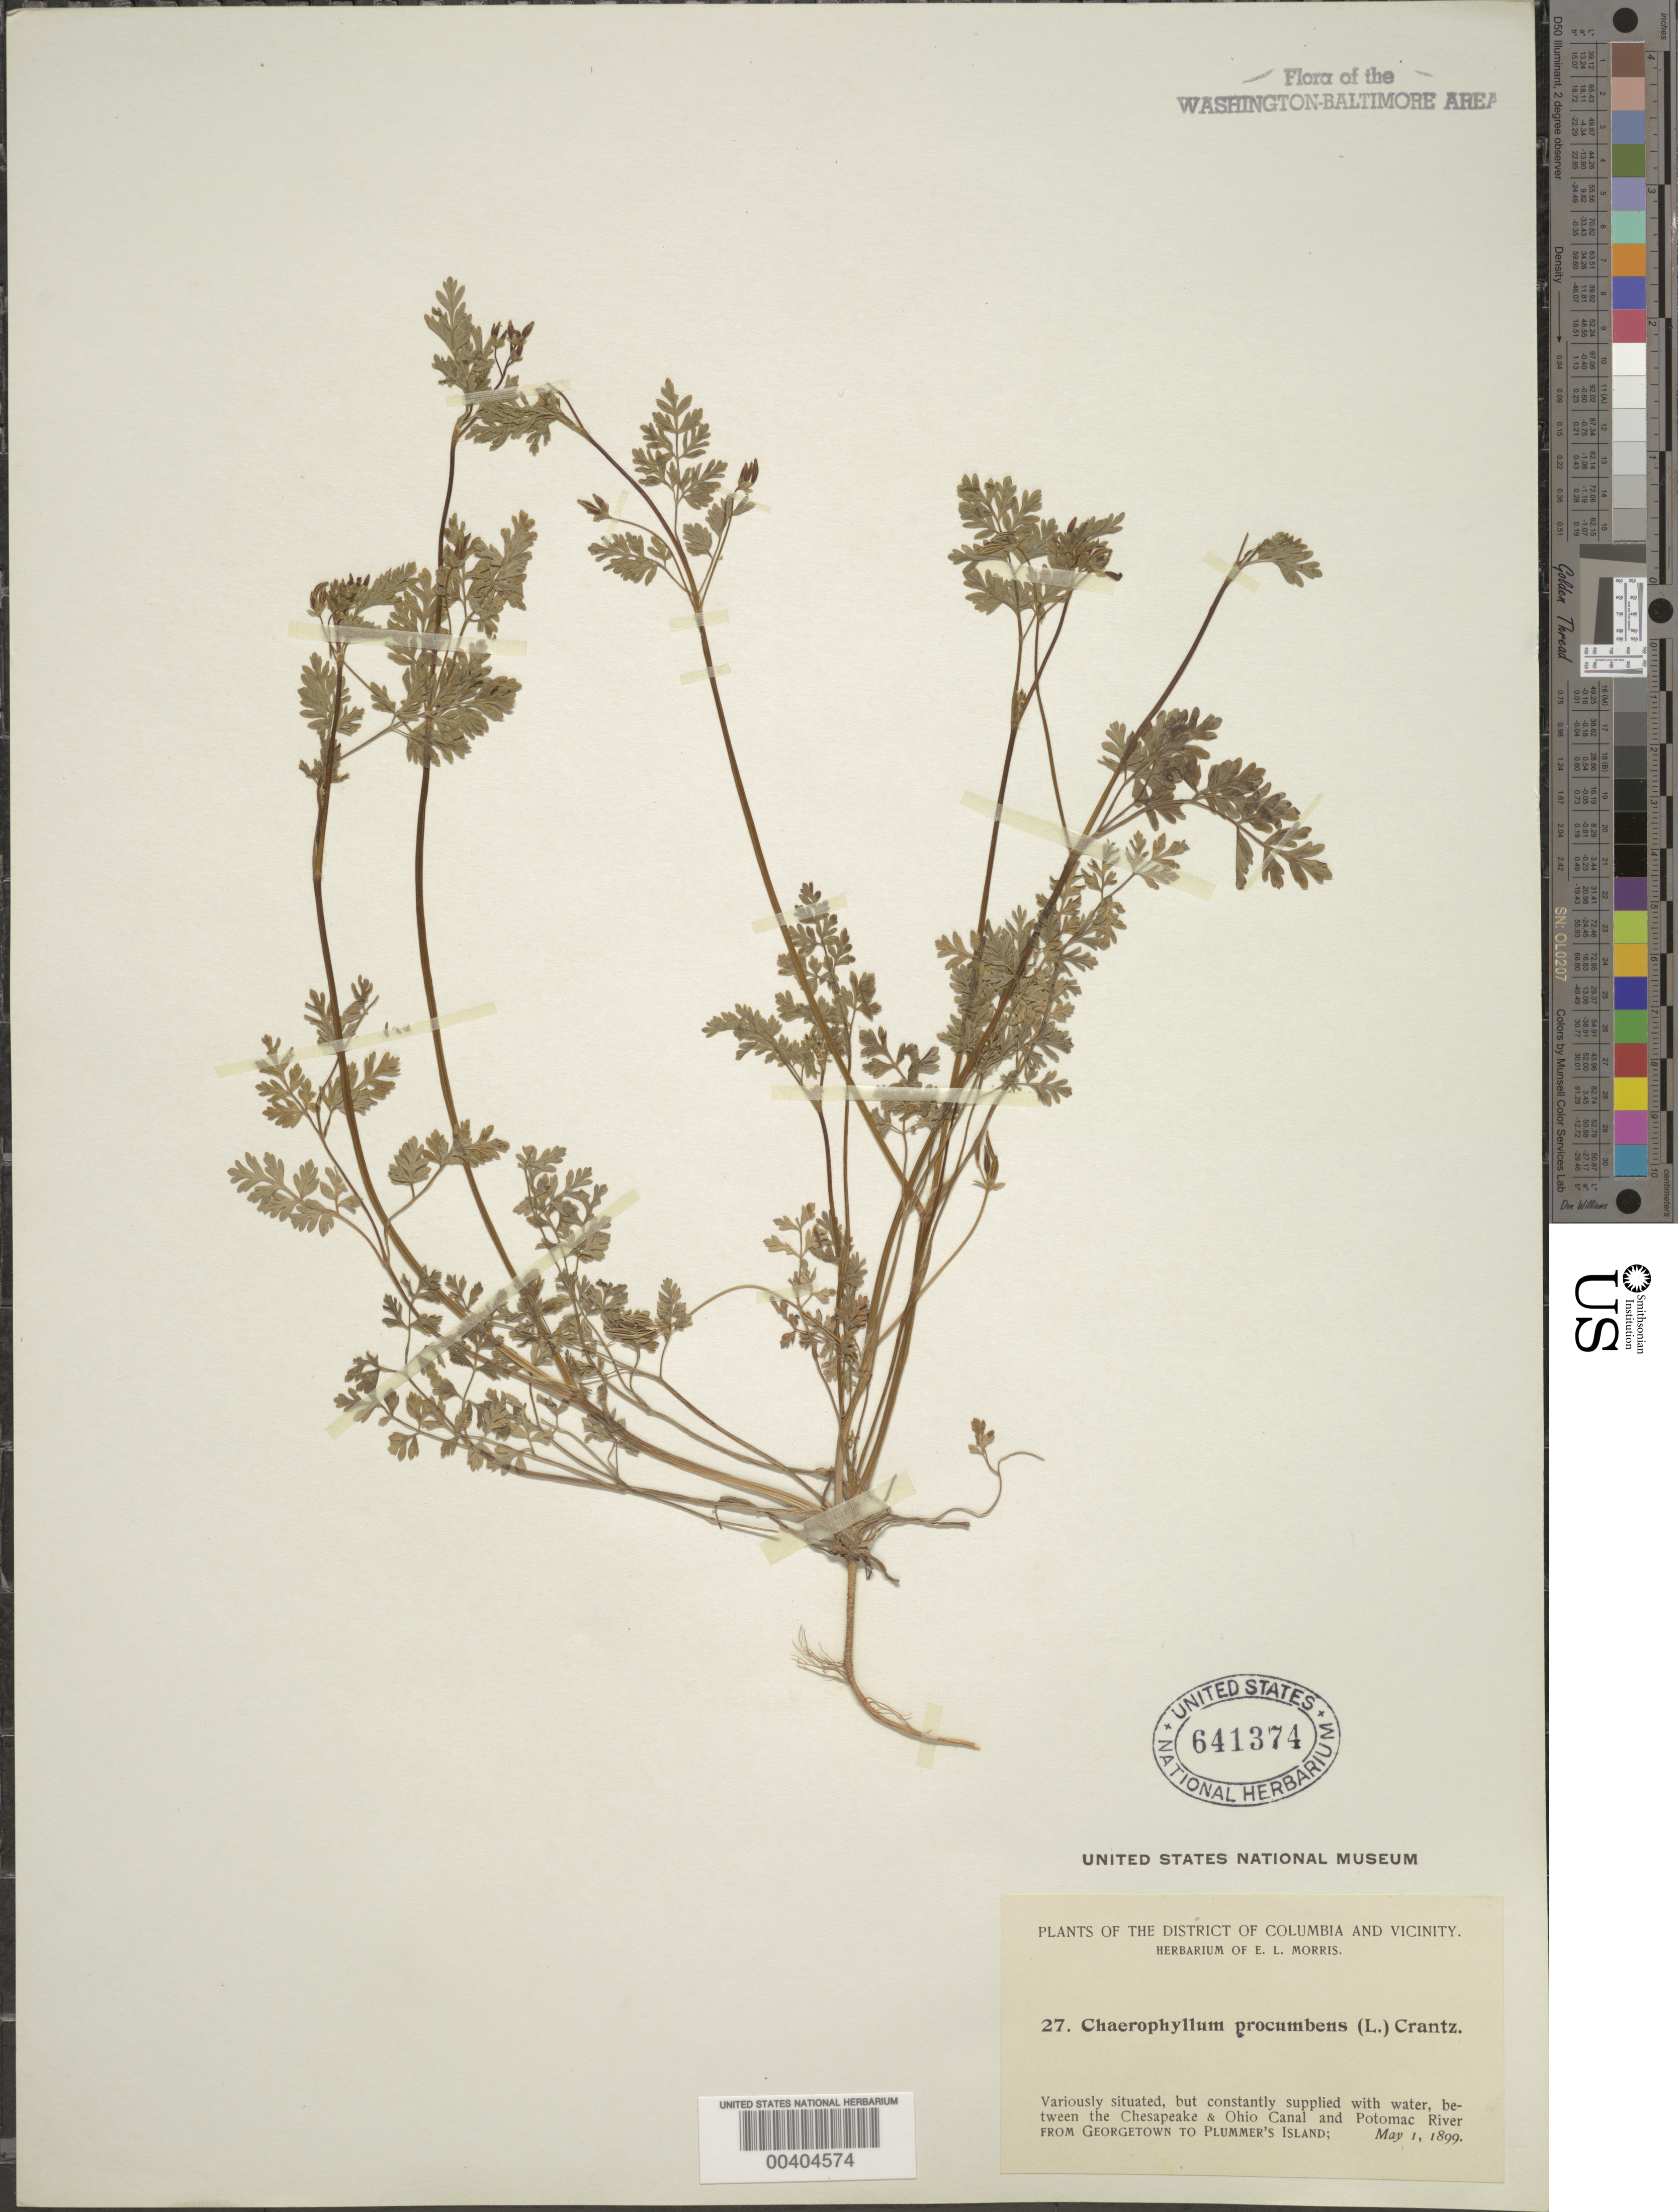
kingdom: Plantae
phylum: Tracheophyta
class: Magnoliopsida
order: Apiales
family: Apiaceae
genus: Chaerophyllum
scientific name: Chaerophyllum procumbens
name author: (L.) Crantz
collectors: E. L. Morris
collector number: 27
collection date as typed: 01 May 1899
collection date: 1899-05-01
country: United States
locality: Georgetown to Plummers Island, between C. & O. Canal and River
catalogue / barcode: US 641374